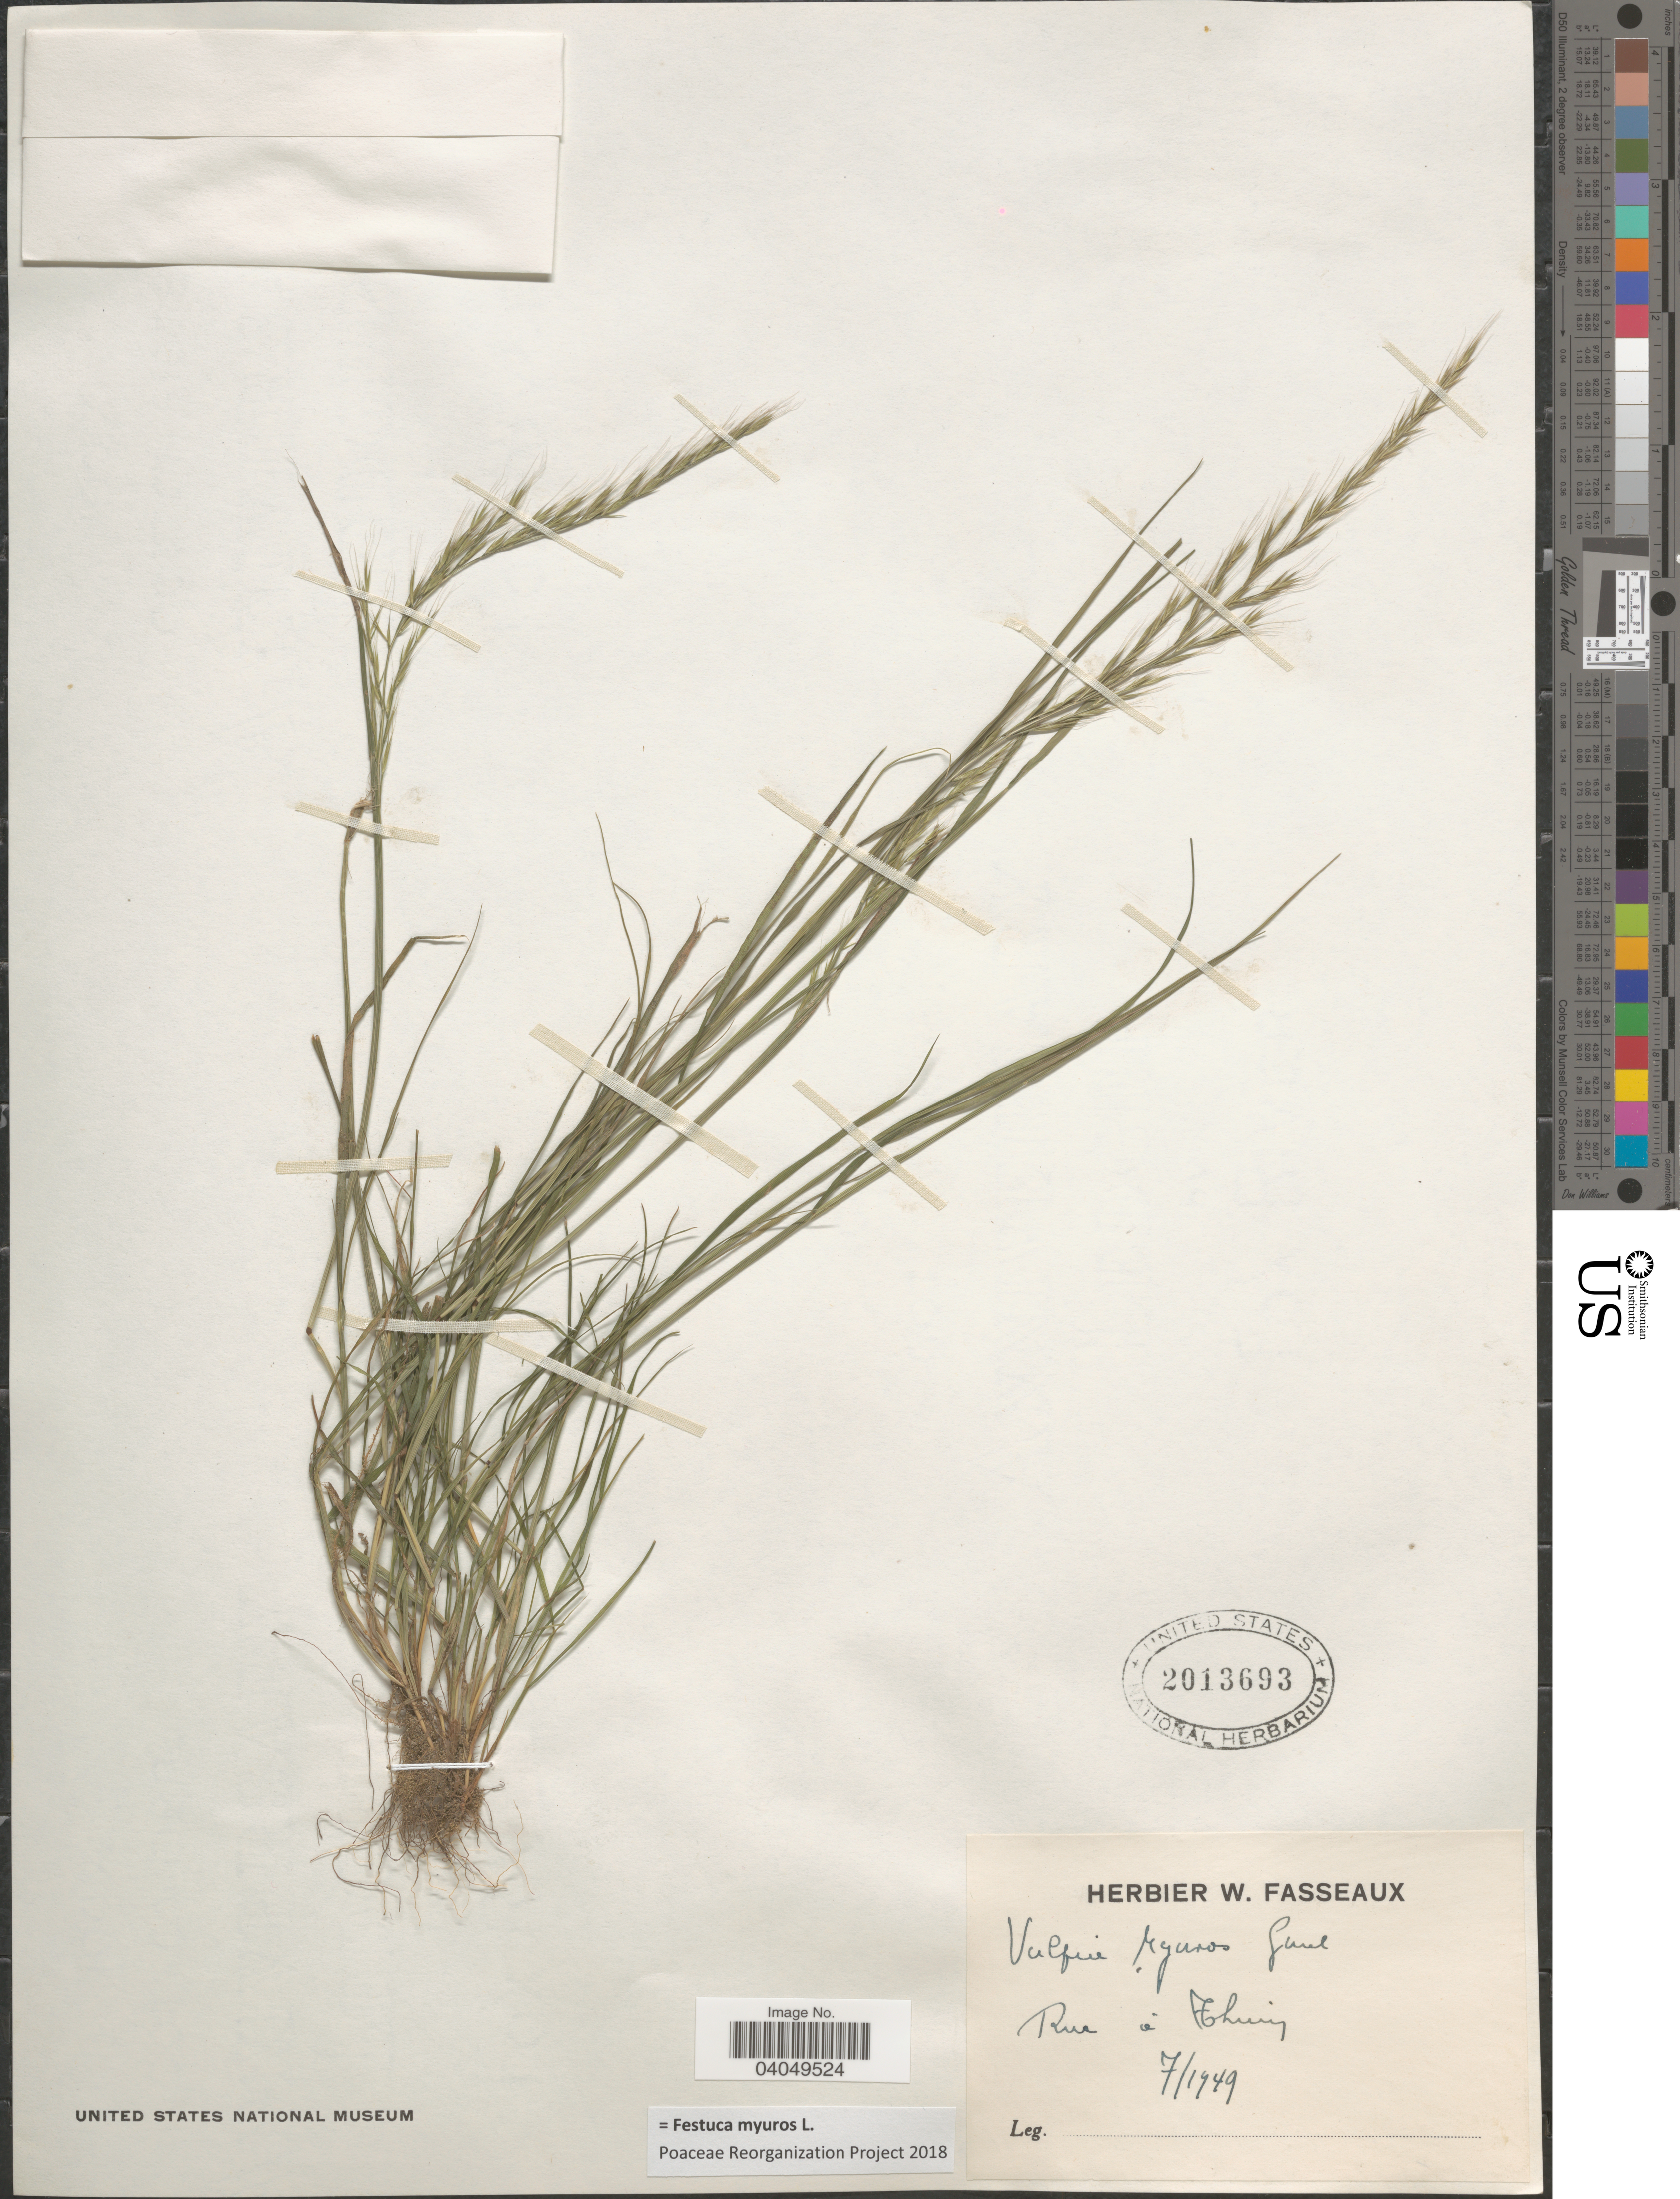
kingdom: Plantae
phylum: Tracheophyta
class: Liliopsida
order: Poales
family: Poaceae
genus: Festuca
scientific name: Festuca myuros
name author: L.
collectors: Ex herb. W. Fasseaux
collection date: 1949-07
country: France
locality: Rue ó Thuiry [interpreted].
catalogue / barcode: US 2013693